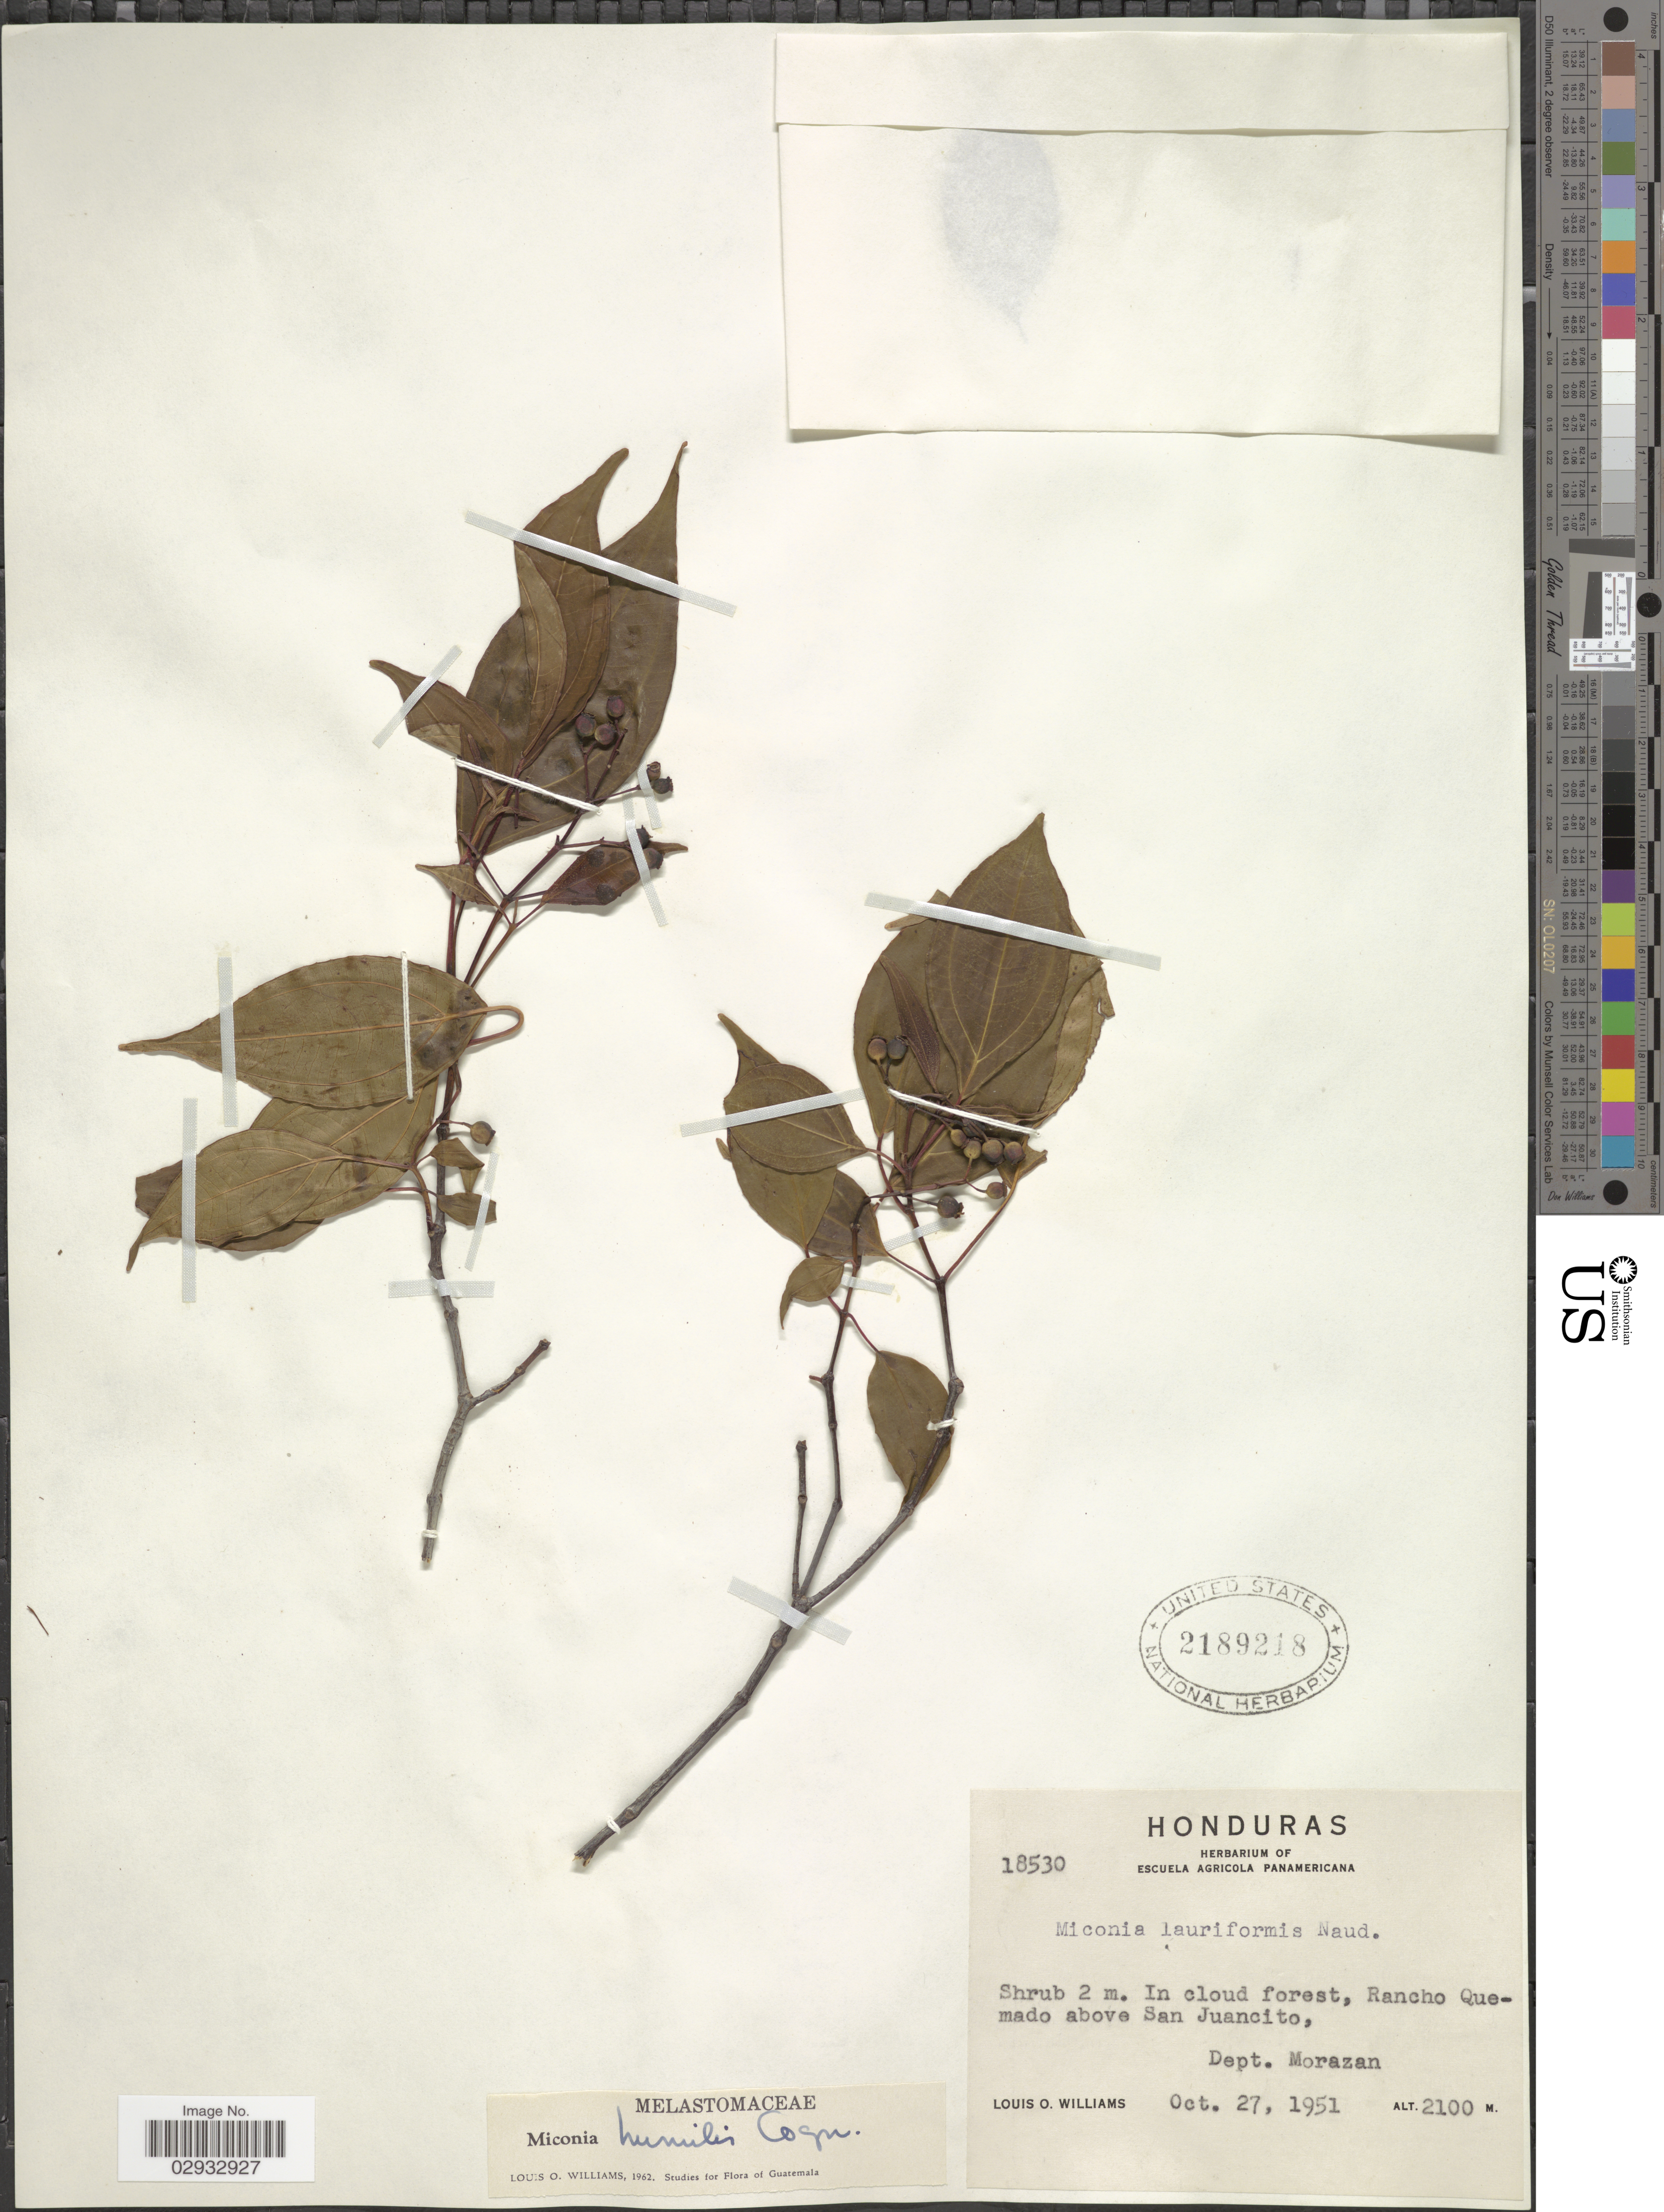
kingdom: Plantae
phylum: Tracheophyta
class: Magnoliopsida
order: Myrtales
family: Melastomataceae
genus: Miconia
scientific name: Miconia humilis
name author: Cogn.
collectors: L. O. Williams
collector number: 18530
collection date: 1951-10-27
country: Honduras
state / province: Fco. Morazán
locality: In cloud forest, Rancho Quemado above San Juancito, Dept. Morazan.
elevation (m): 2100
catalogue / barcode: US 2189218